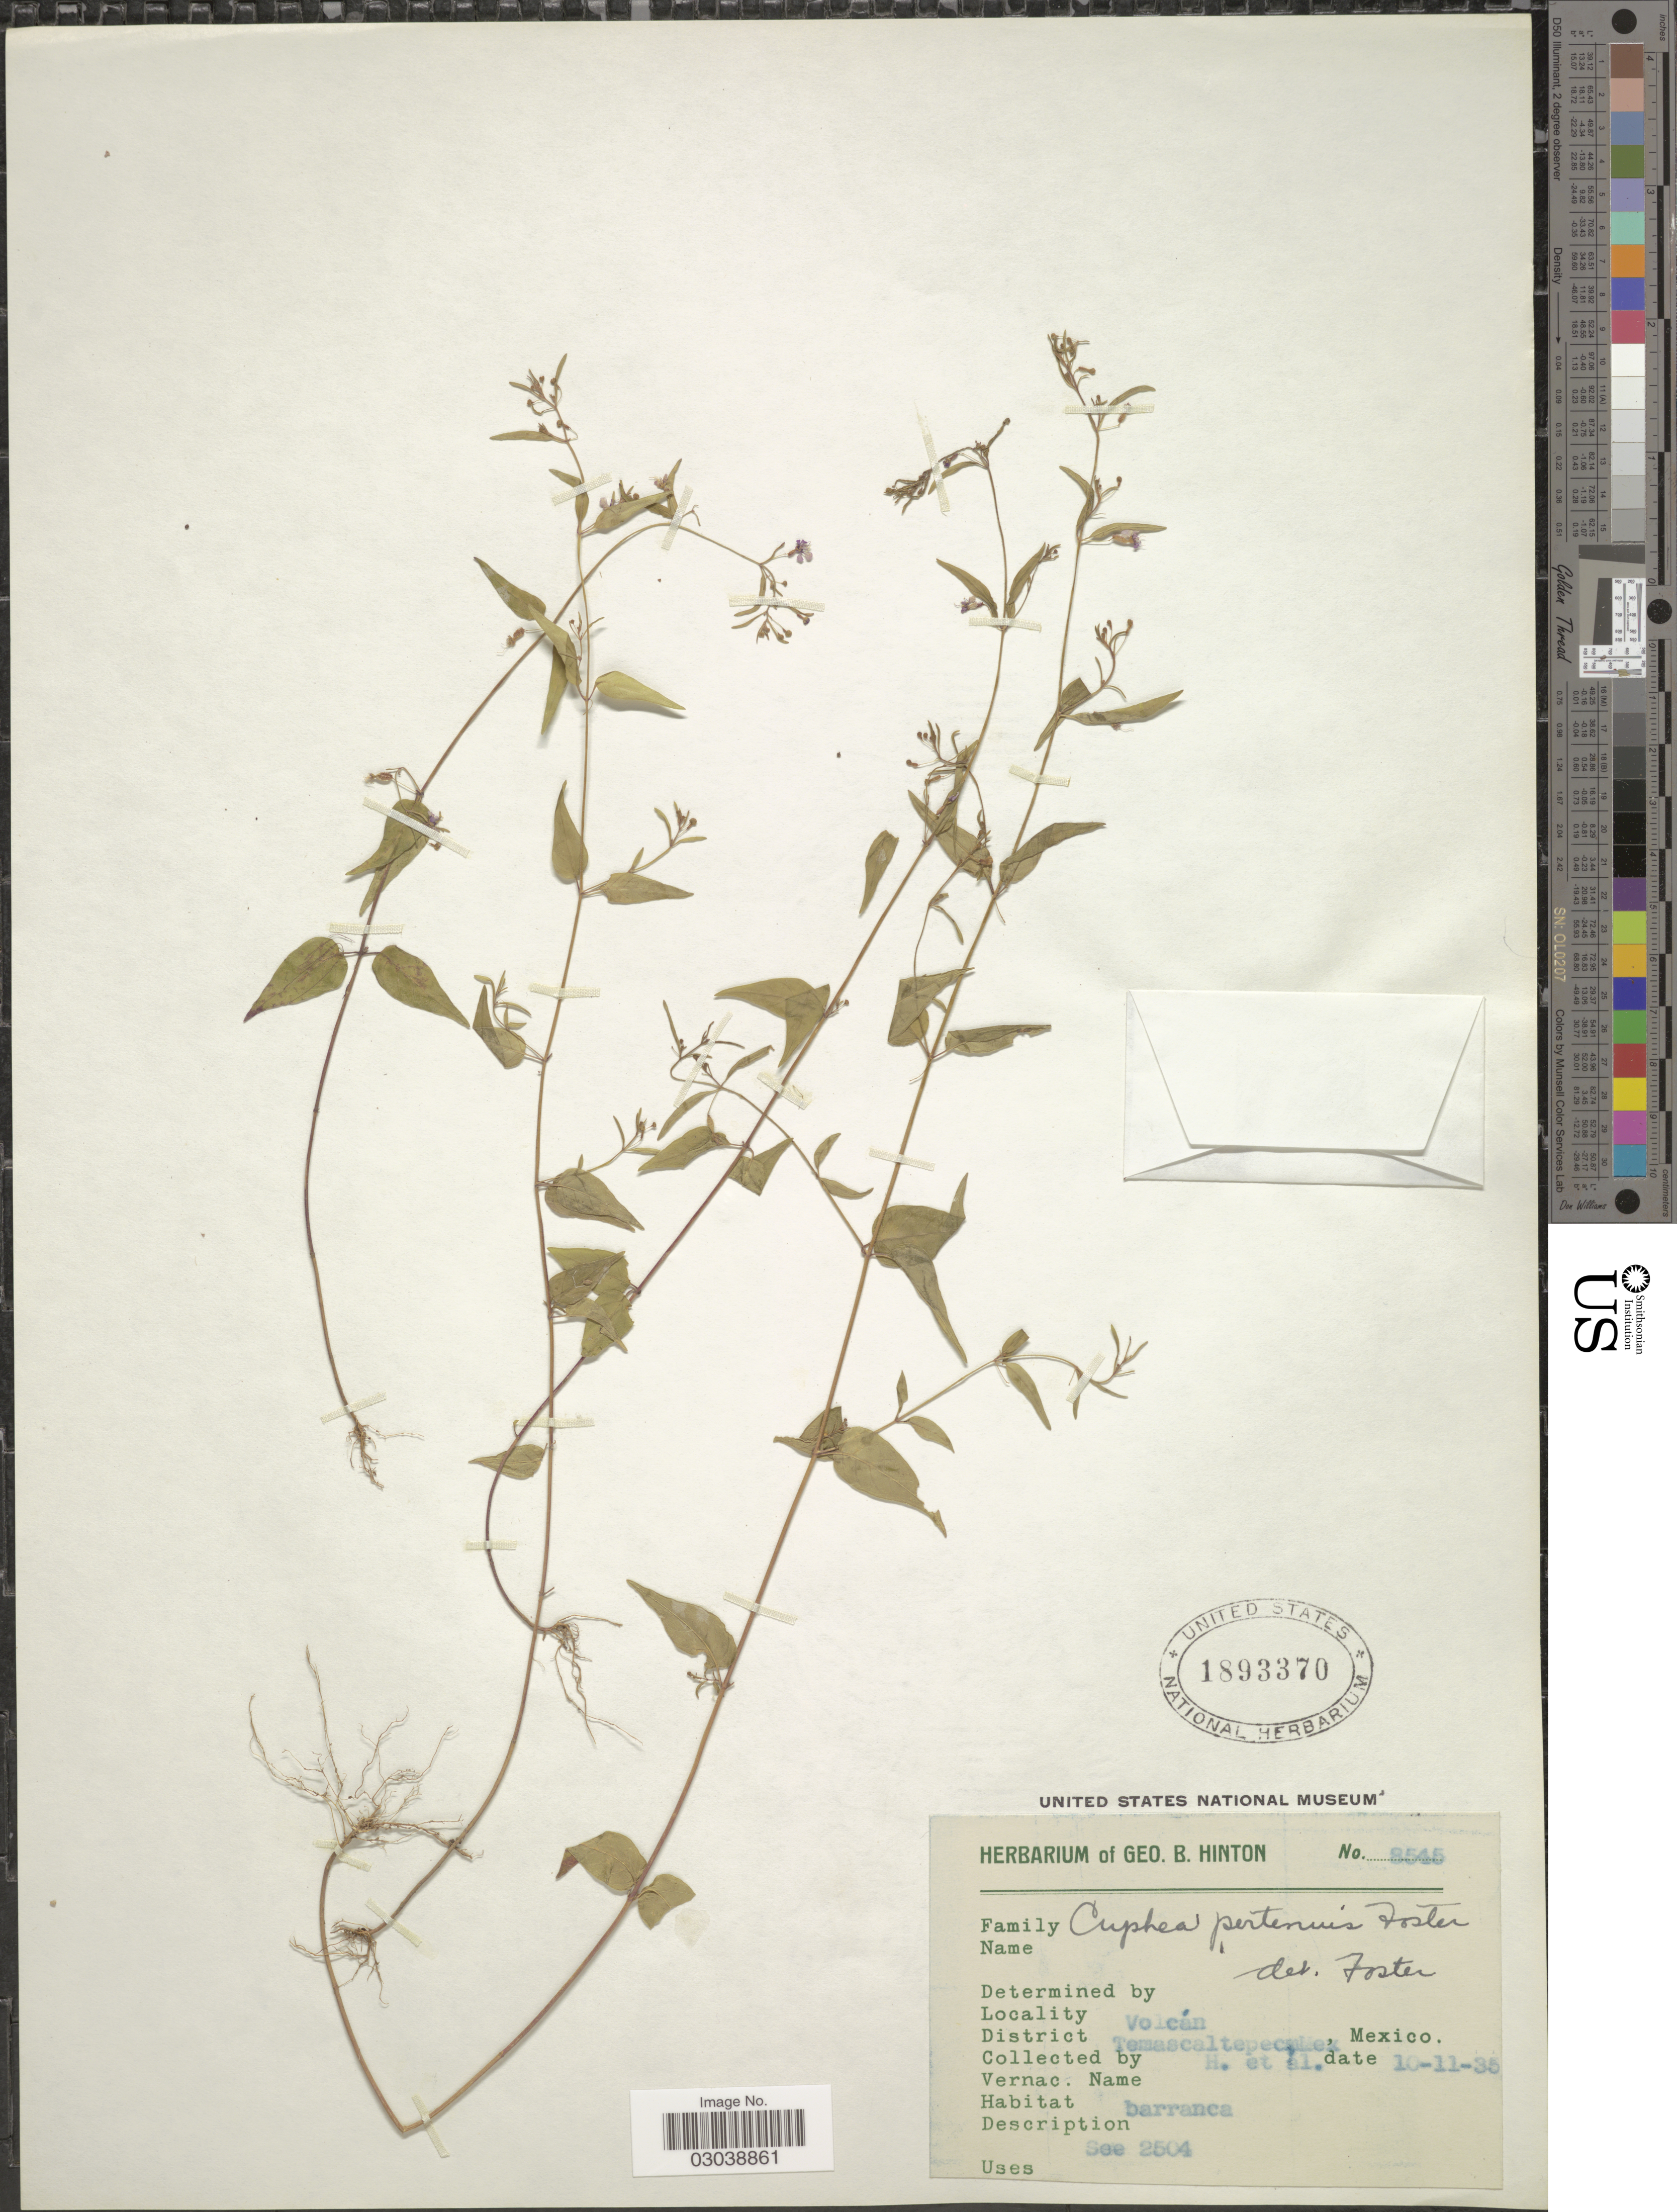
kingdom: Plantae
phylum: Tracheophyta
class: Magnoliopsida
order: Myrtales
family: Lythraceae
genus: Cuphea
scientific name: Cuphea pertenuis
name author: R.C. Foster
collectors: G. B. Hinton & et al.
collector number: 8545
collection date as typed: Transcribed d/m/y: 10/11/35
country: Mexico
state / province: México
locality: Volcán, District Temascaltepec.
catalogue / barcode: US 1893370